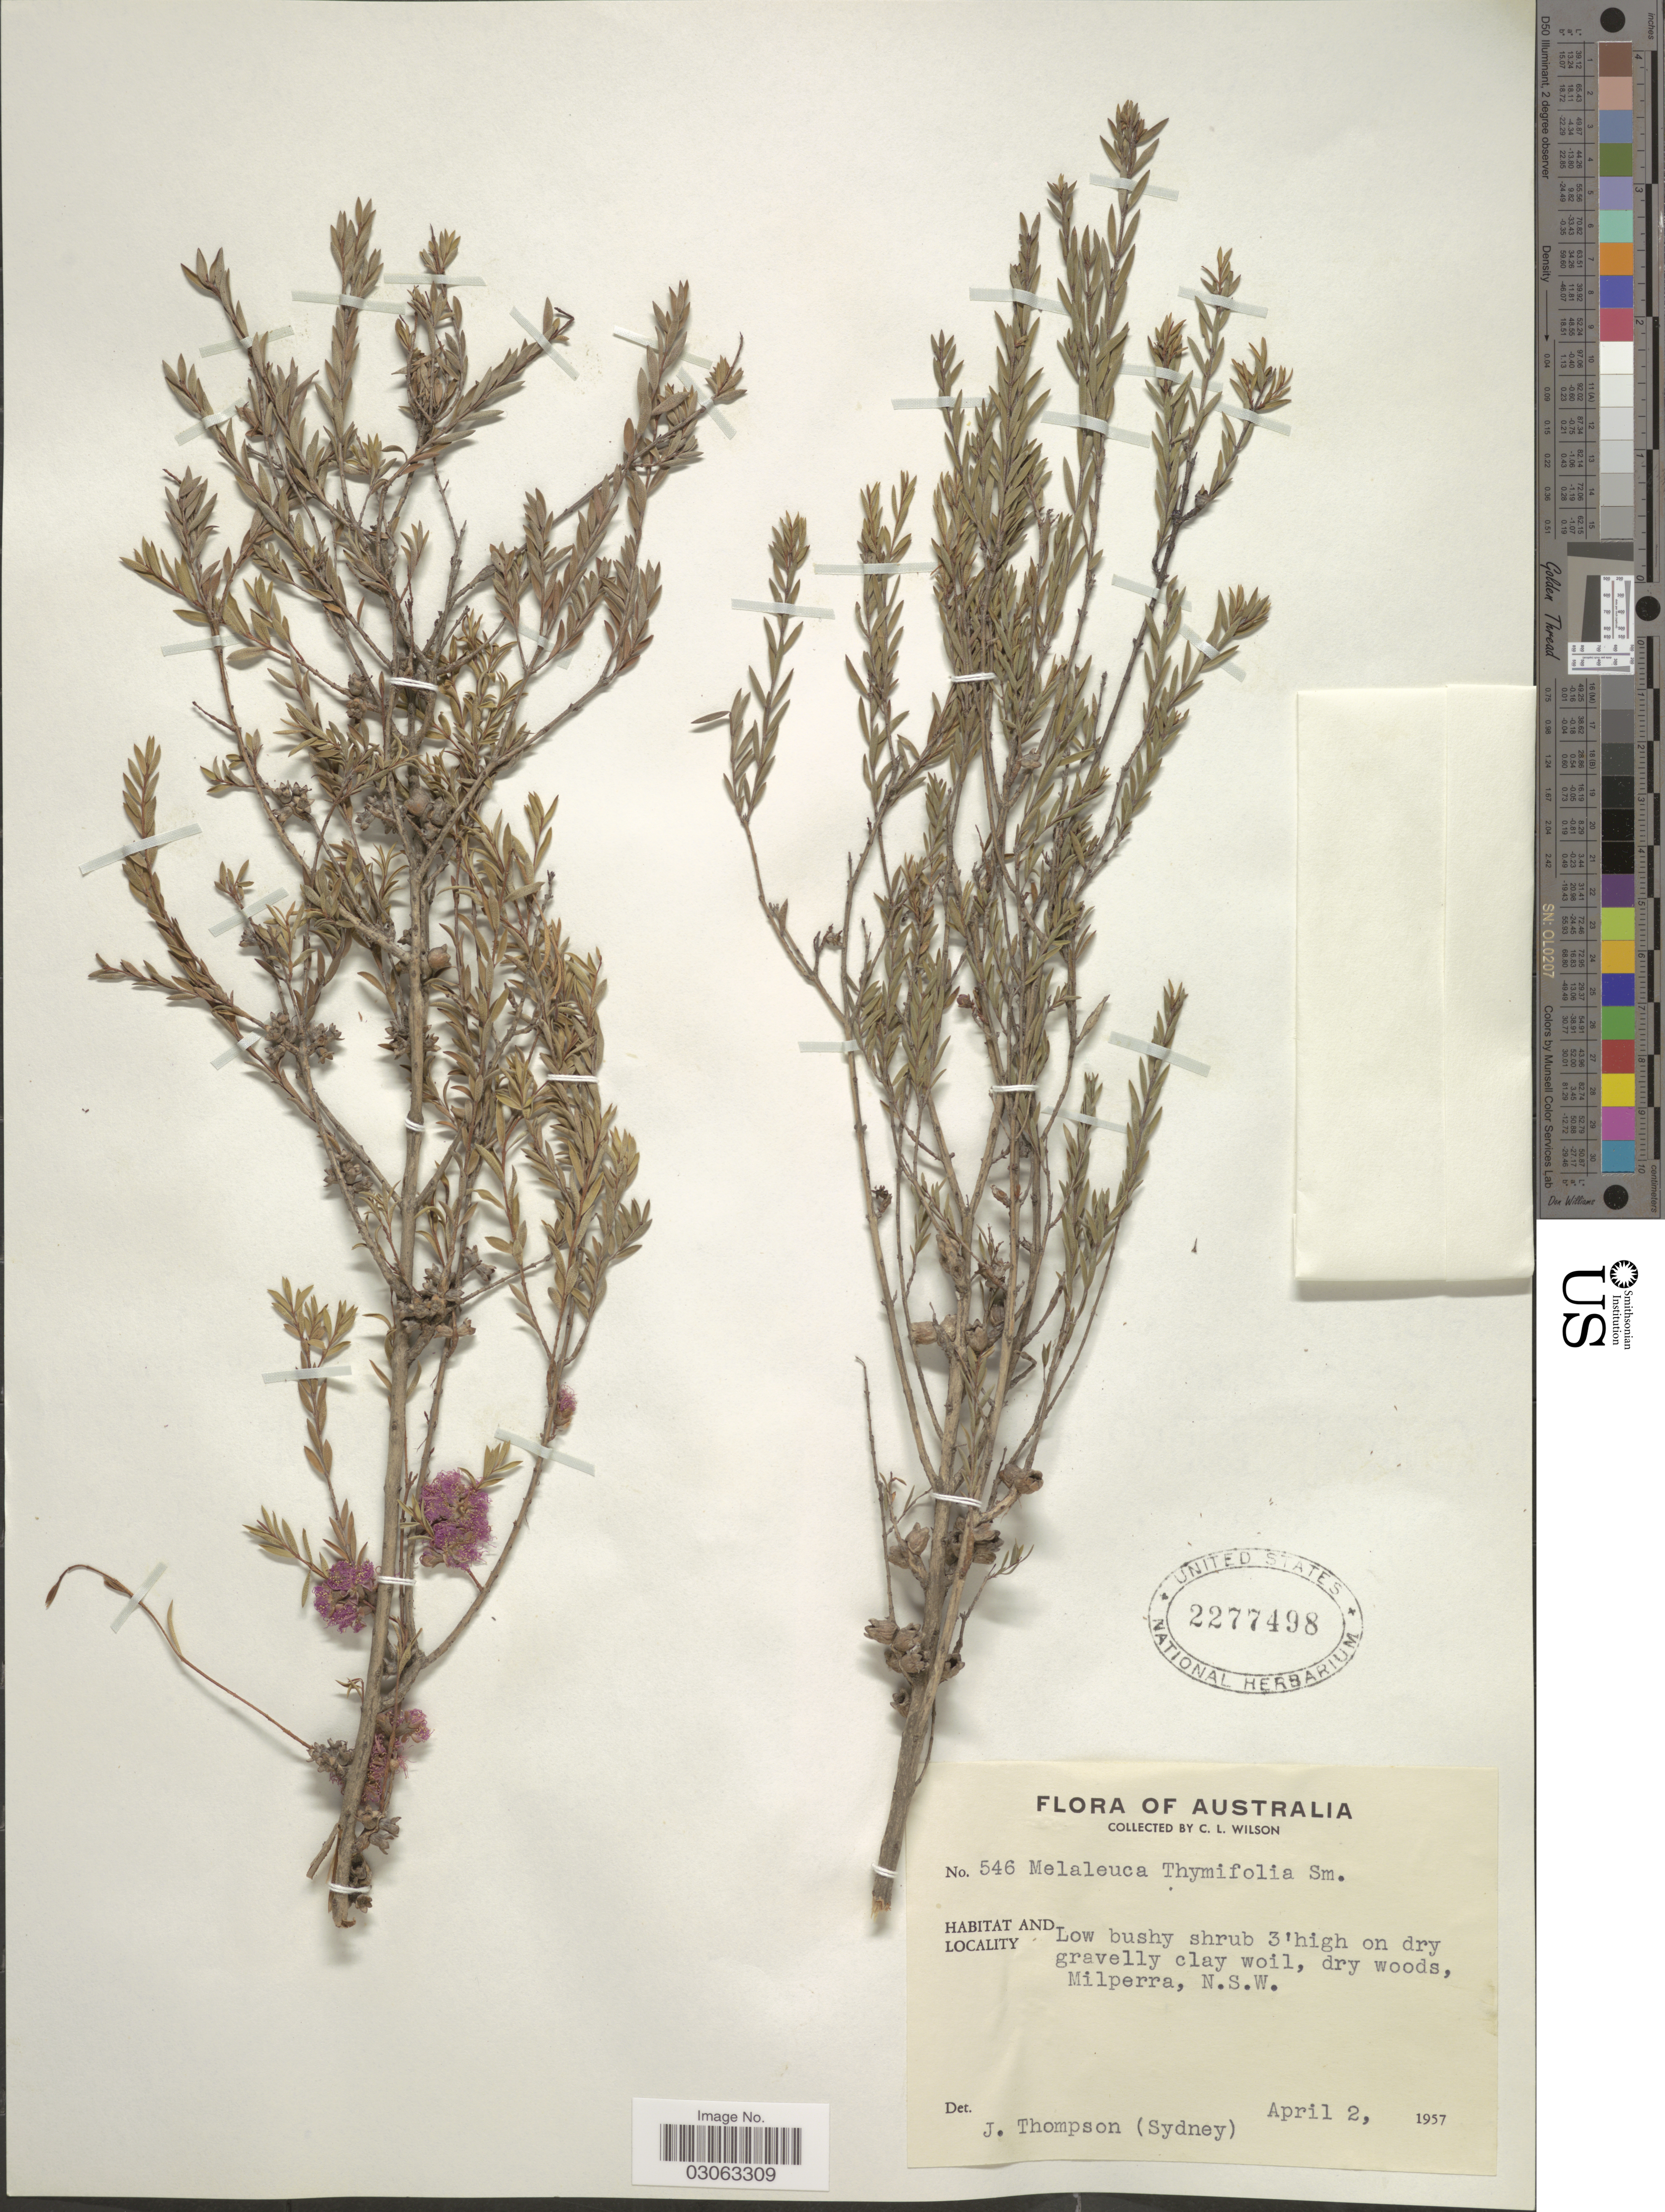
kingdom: Plantae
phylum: Tracheophyta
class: Magnoliopsida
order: Myrtales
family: Myrtaceae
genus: Melaleuca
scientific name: Melaleuca thymifolia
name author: L.S. Sm.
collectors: C. L. Wilson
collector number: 546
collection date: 1957-04-02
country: Australia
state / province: New South Wales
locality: Milperra, N.S.W.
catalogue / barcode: US 2277498